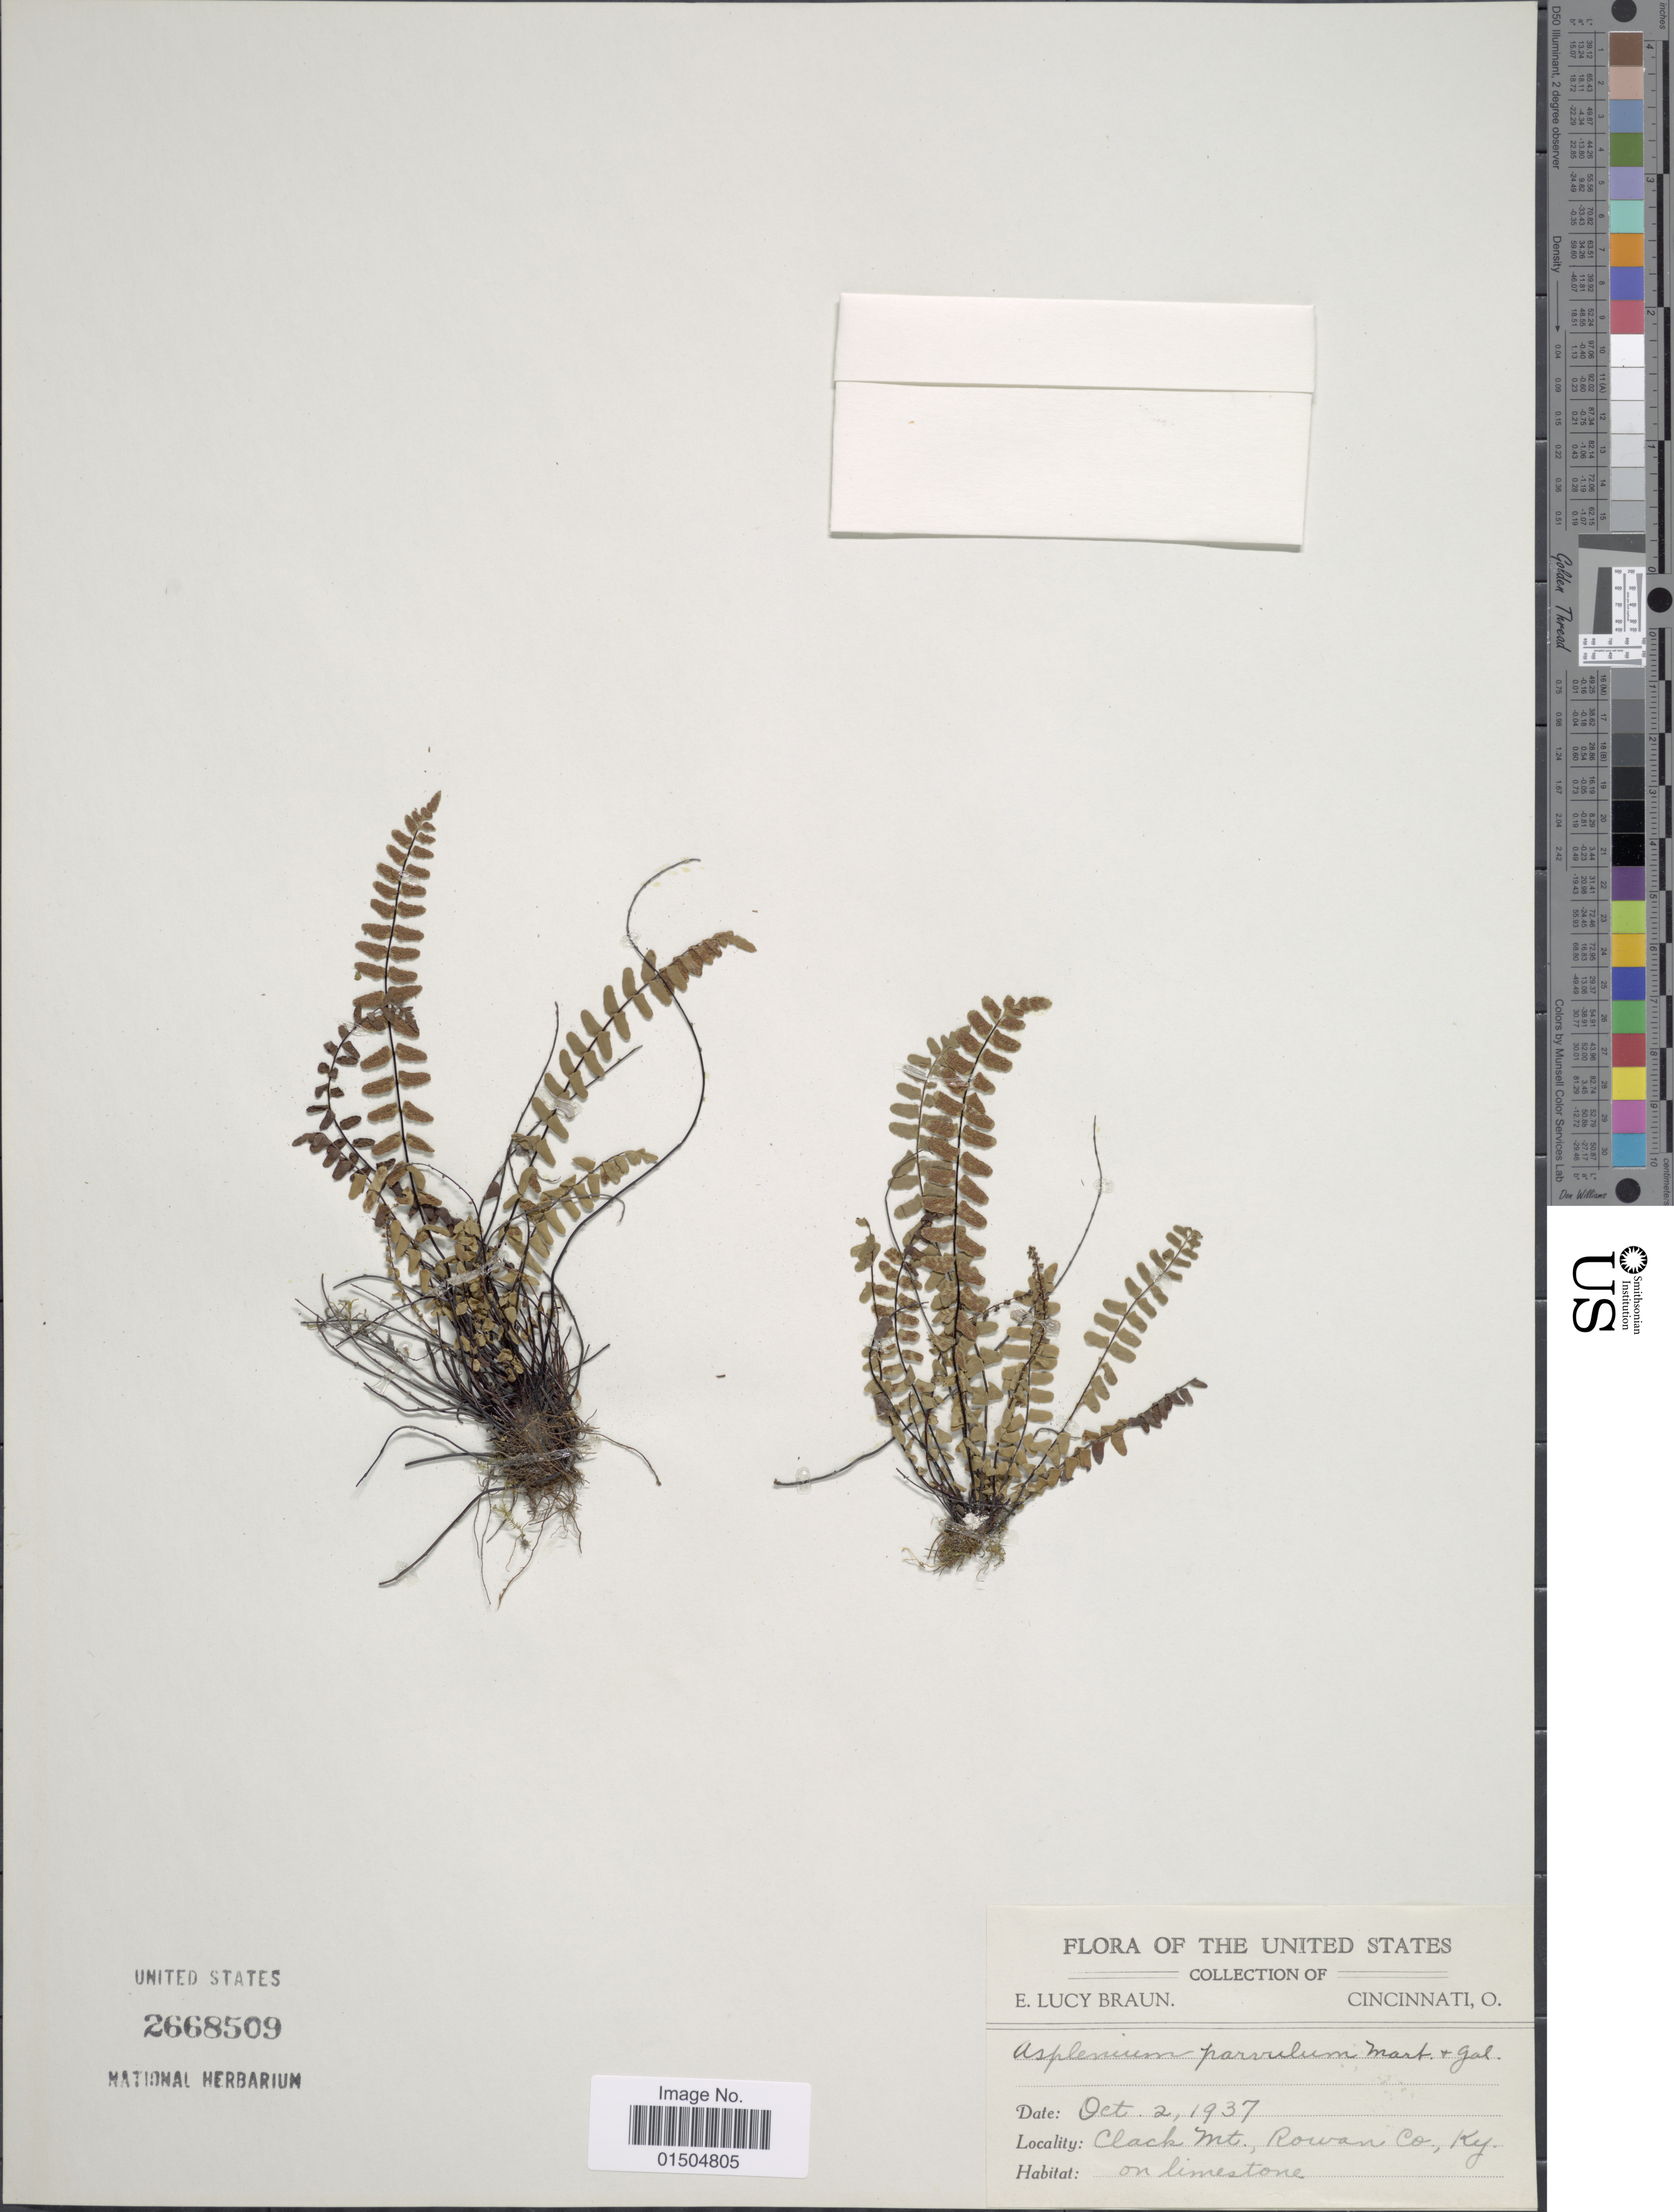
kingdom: Plantae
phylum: Tracheophyta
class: Polypodiopsida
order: Polypodiales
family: Aspleniaceae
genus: Asplenium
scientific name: Asplenium trichomanes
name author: L.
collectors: E. L. Braun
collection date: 1937-10-02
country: United States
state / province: Kentucky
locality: Clack Mt., Rowan Co.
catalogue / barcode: US 2668509